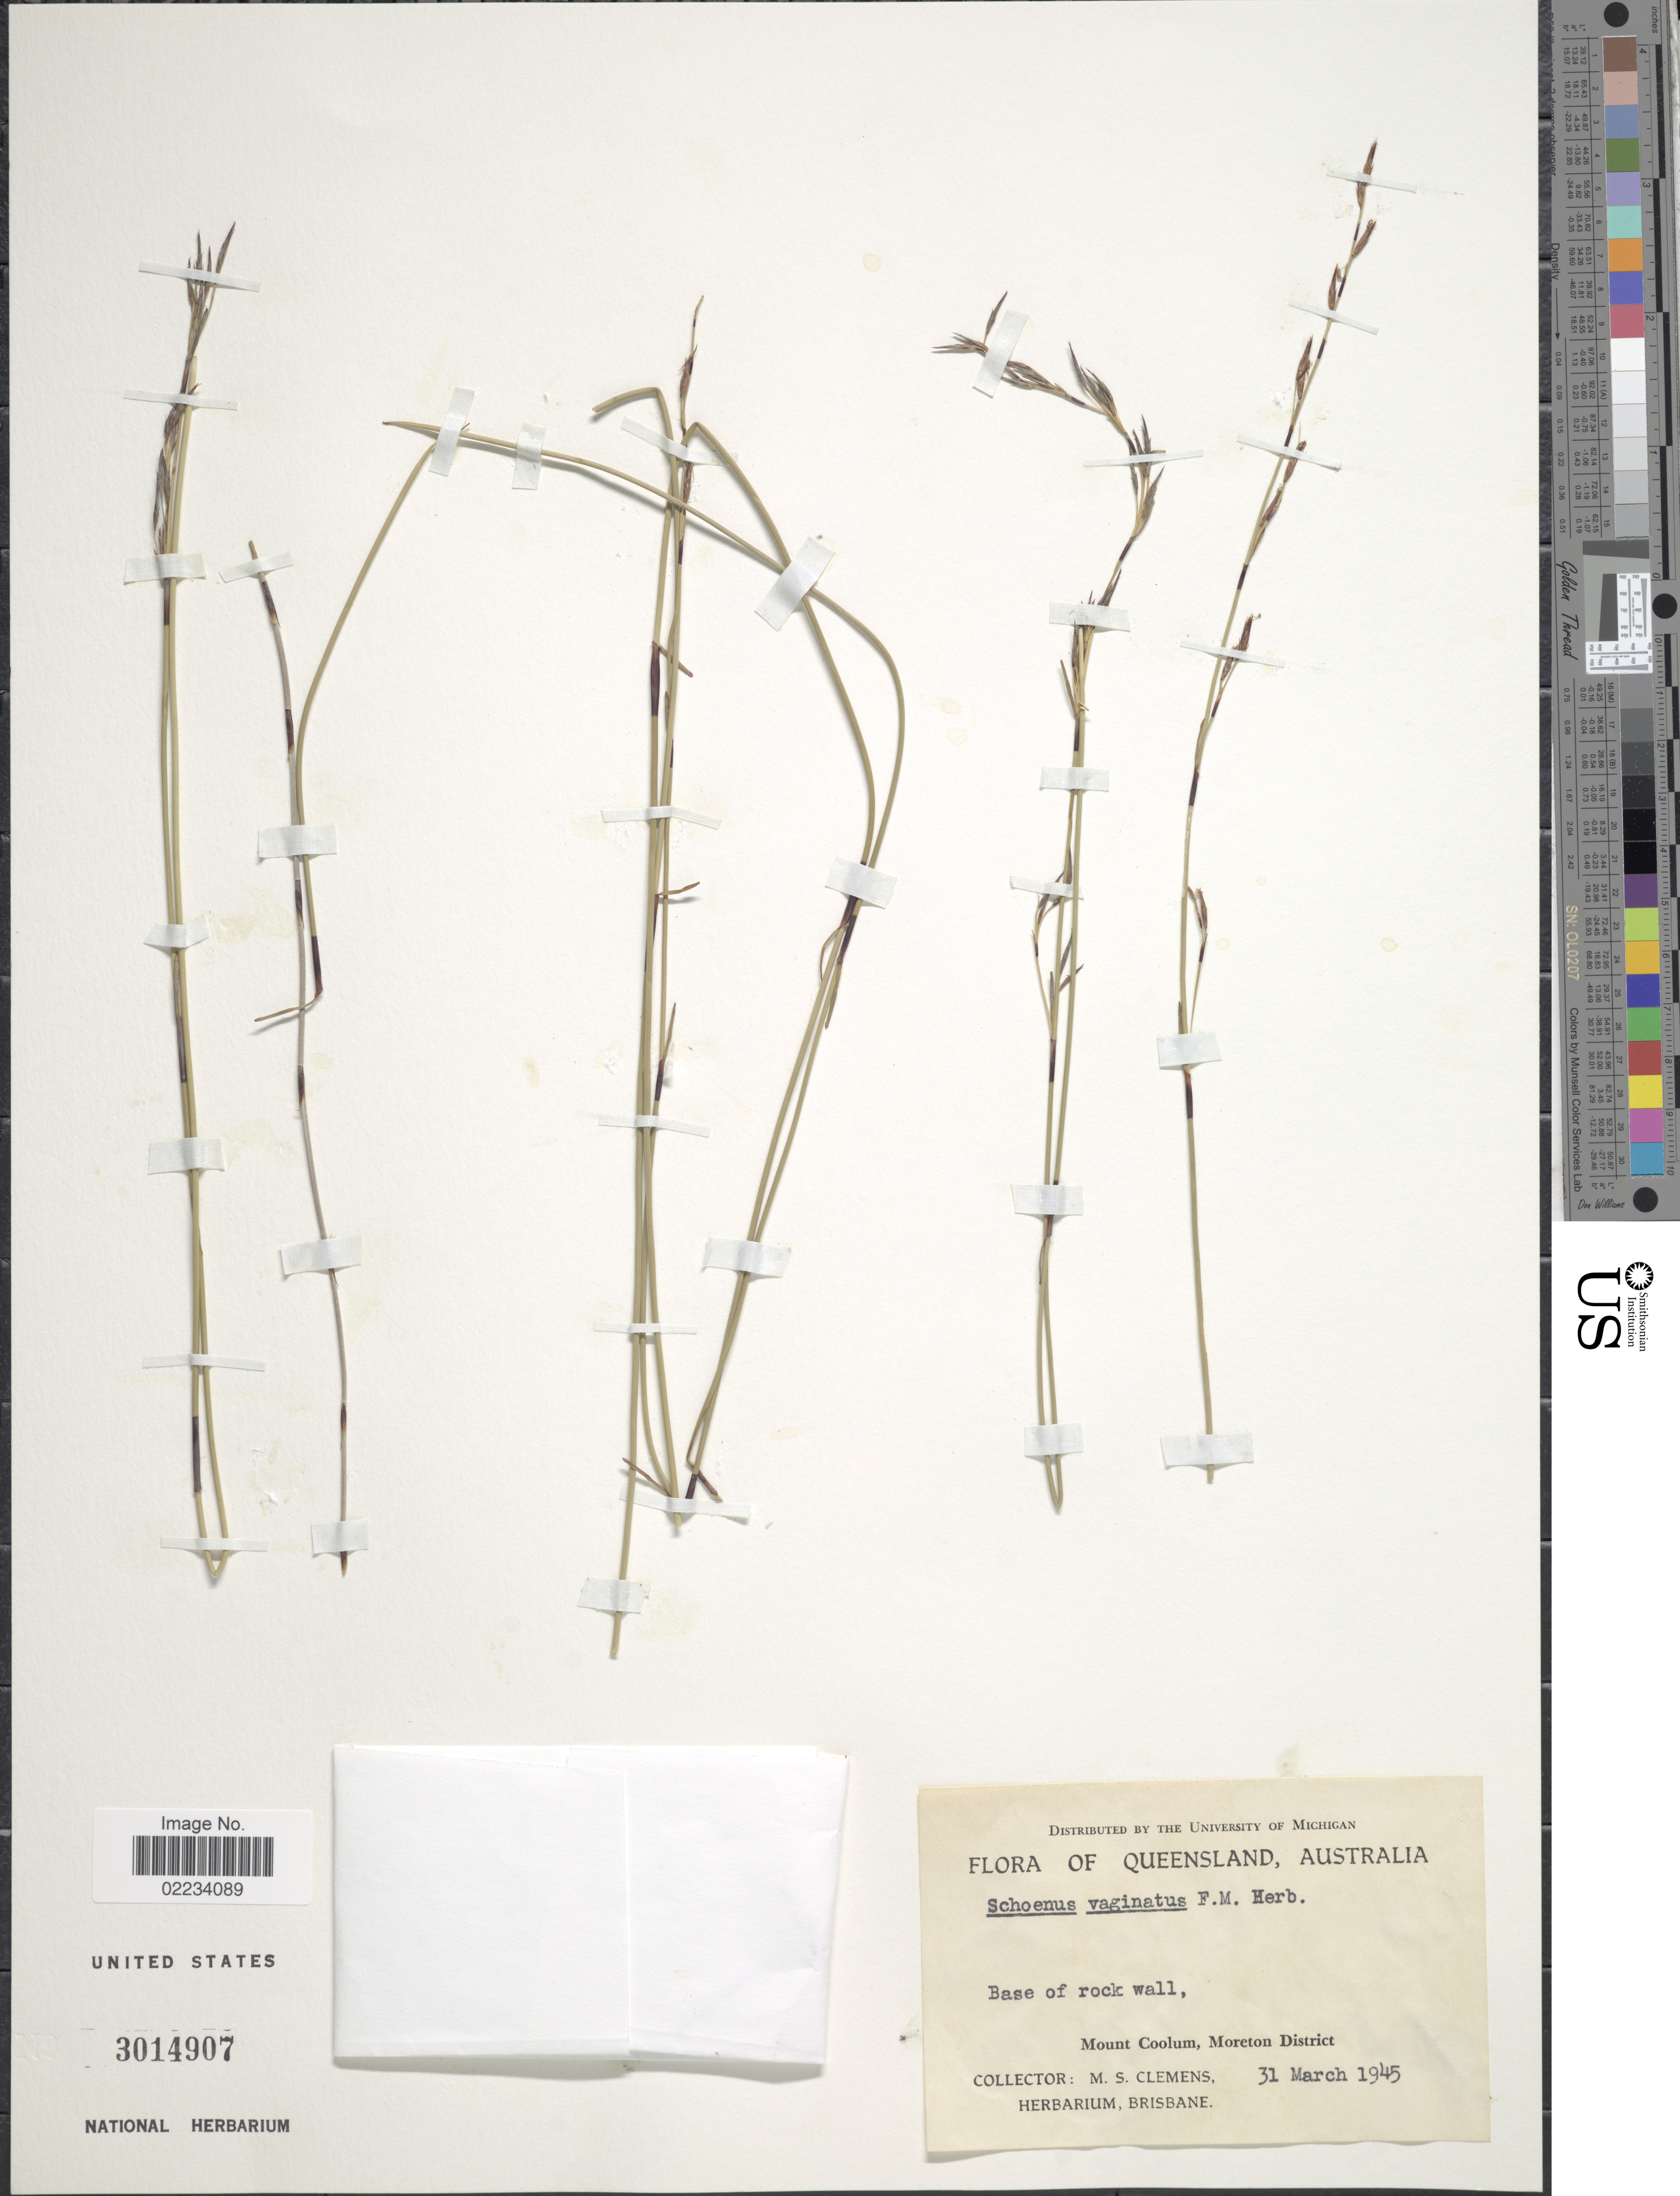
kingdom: Plantae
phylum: Tracheophyta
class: Liliopsida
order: Poales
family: Cyperaceae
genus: Schoenus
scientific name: Schoenus vaginatus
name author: Benth.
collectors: M. S. Clemens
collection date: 1945-03-31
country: Australia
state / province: Queensland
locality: Base of rock wall, Mount Coolum, Moreton District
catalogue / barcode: US 3014907